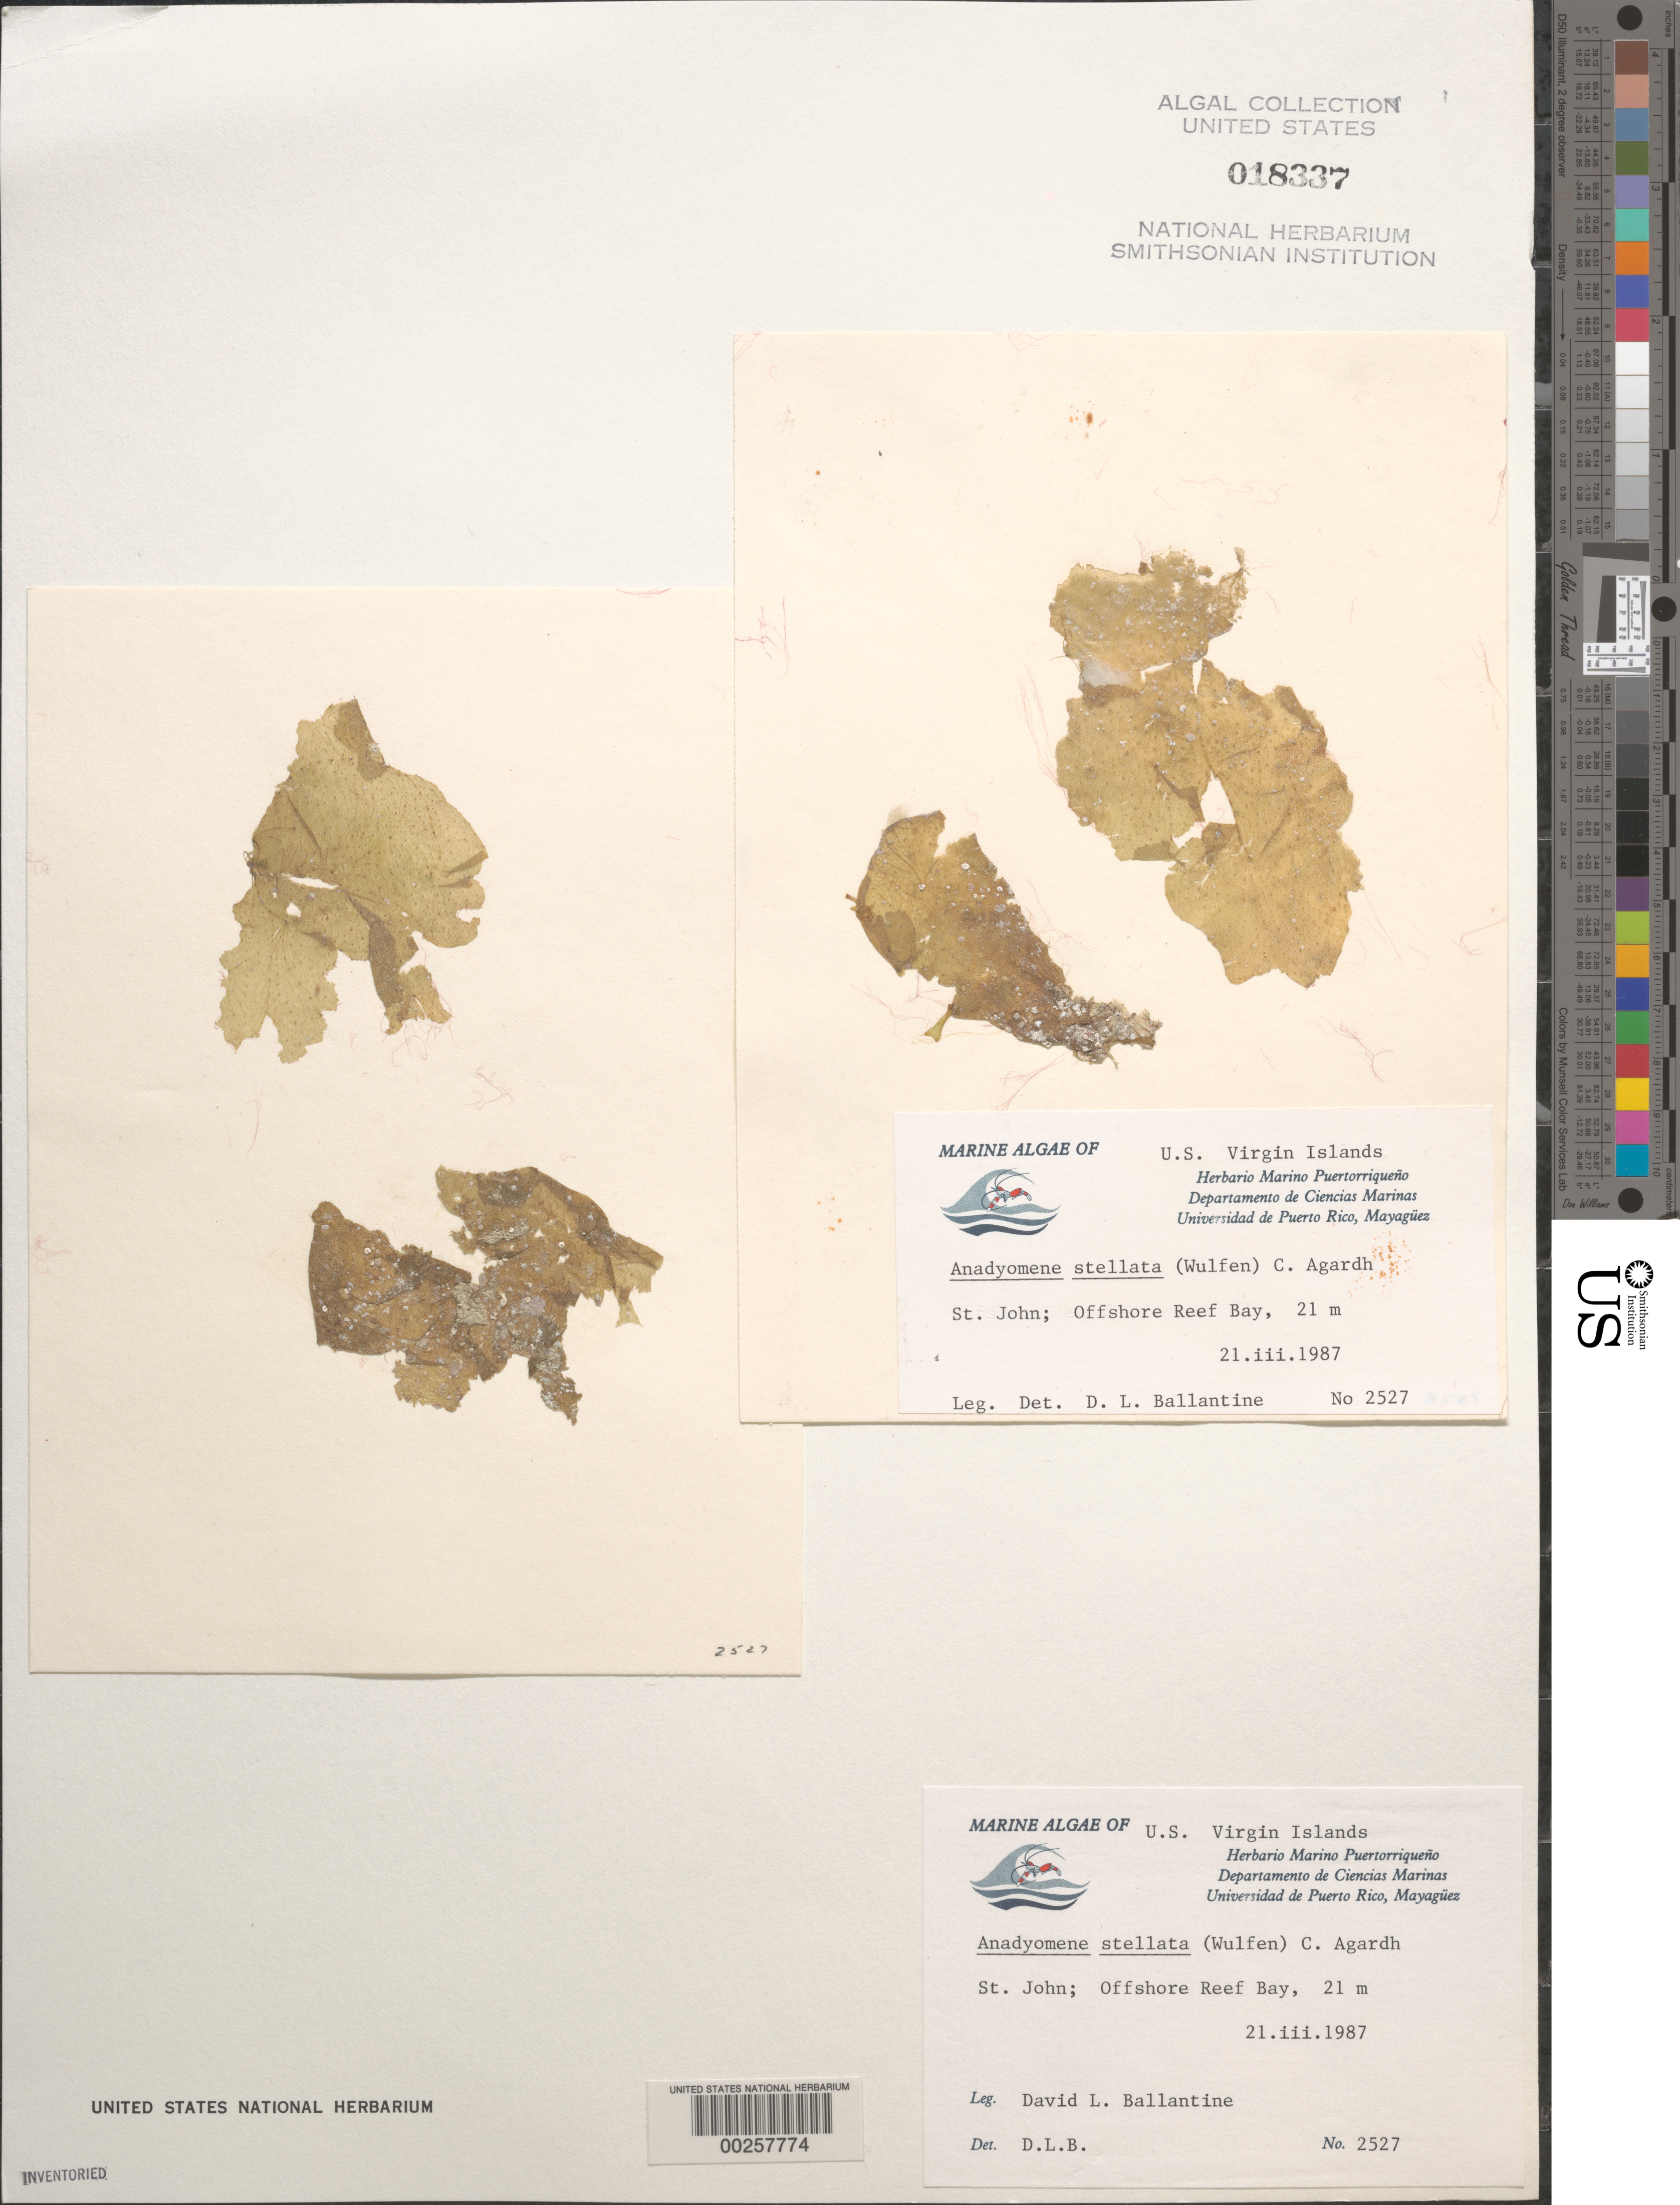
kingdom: Plantae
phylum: Chlorophyta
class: Ulvophyceae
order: Cladophorales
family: Anadyomenaceae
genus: Anadyomene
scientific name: Anadyomene stellata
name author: (Wulfen) C. Agardh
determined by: Ballantine, D. L.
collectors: D.L. Ballantine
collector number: DLB 2527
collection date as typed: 21 Mar 1987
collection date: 1987-03-21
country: U.S. Virgin Islands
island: St. John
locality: Reef Bay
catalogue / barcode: US 18337